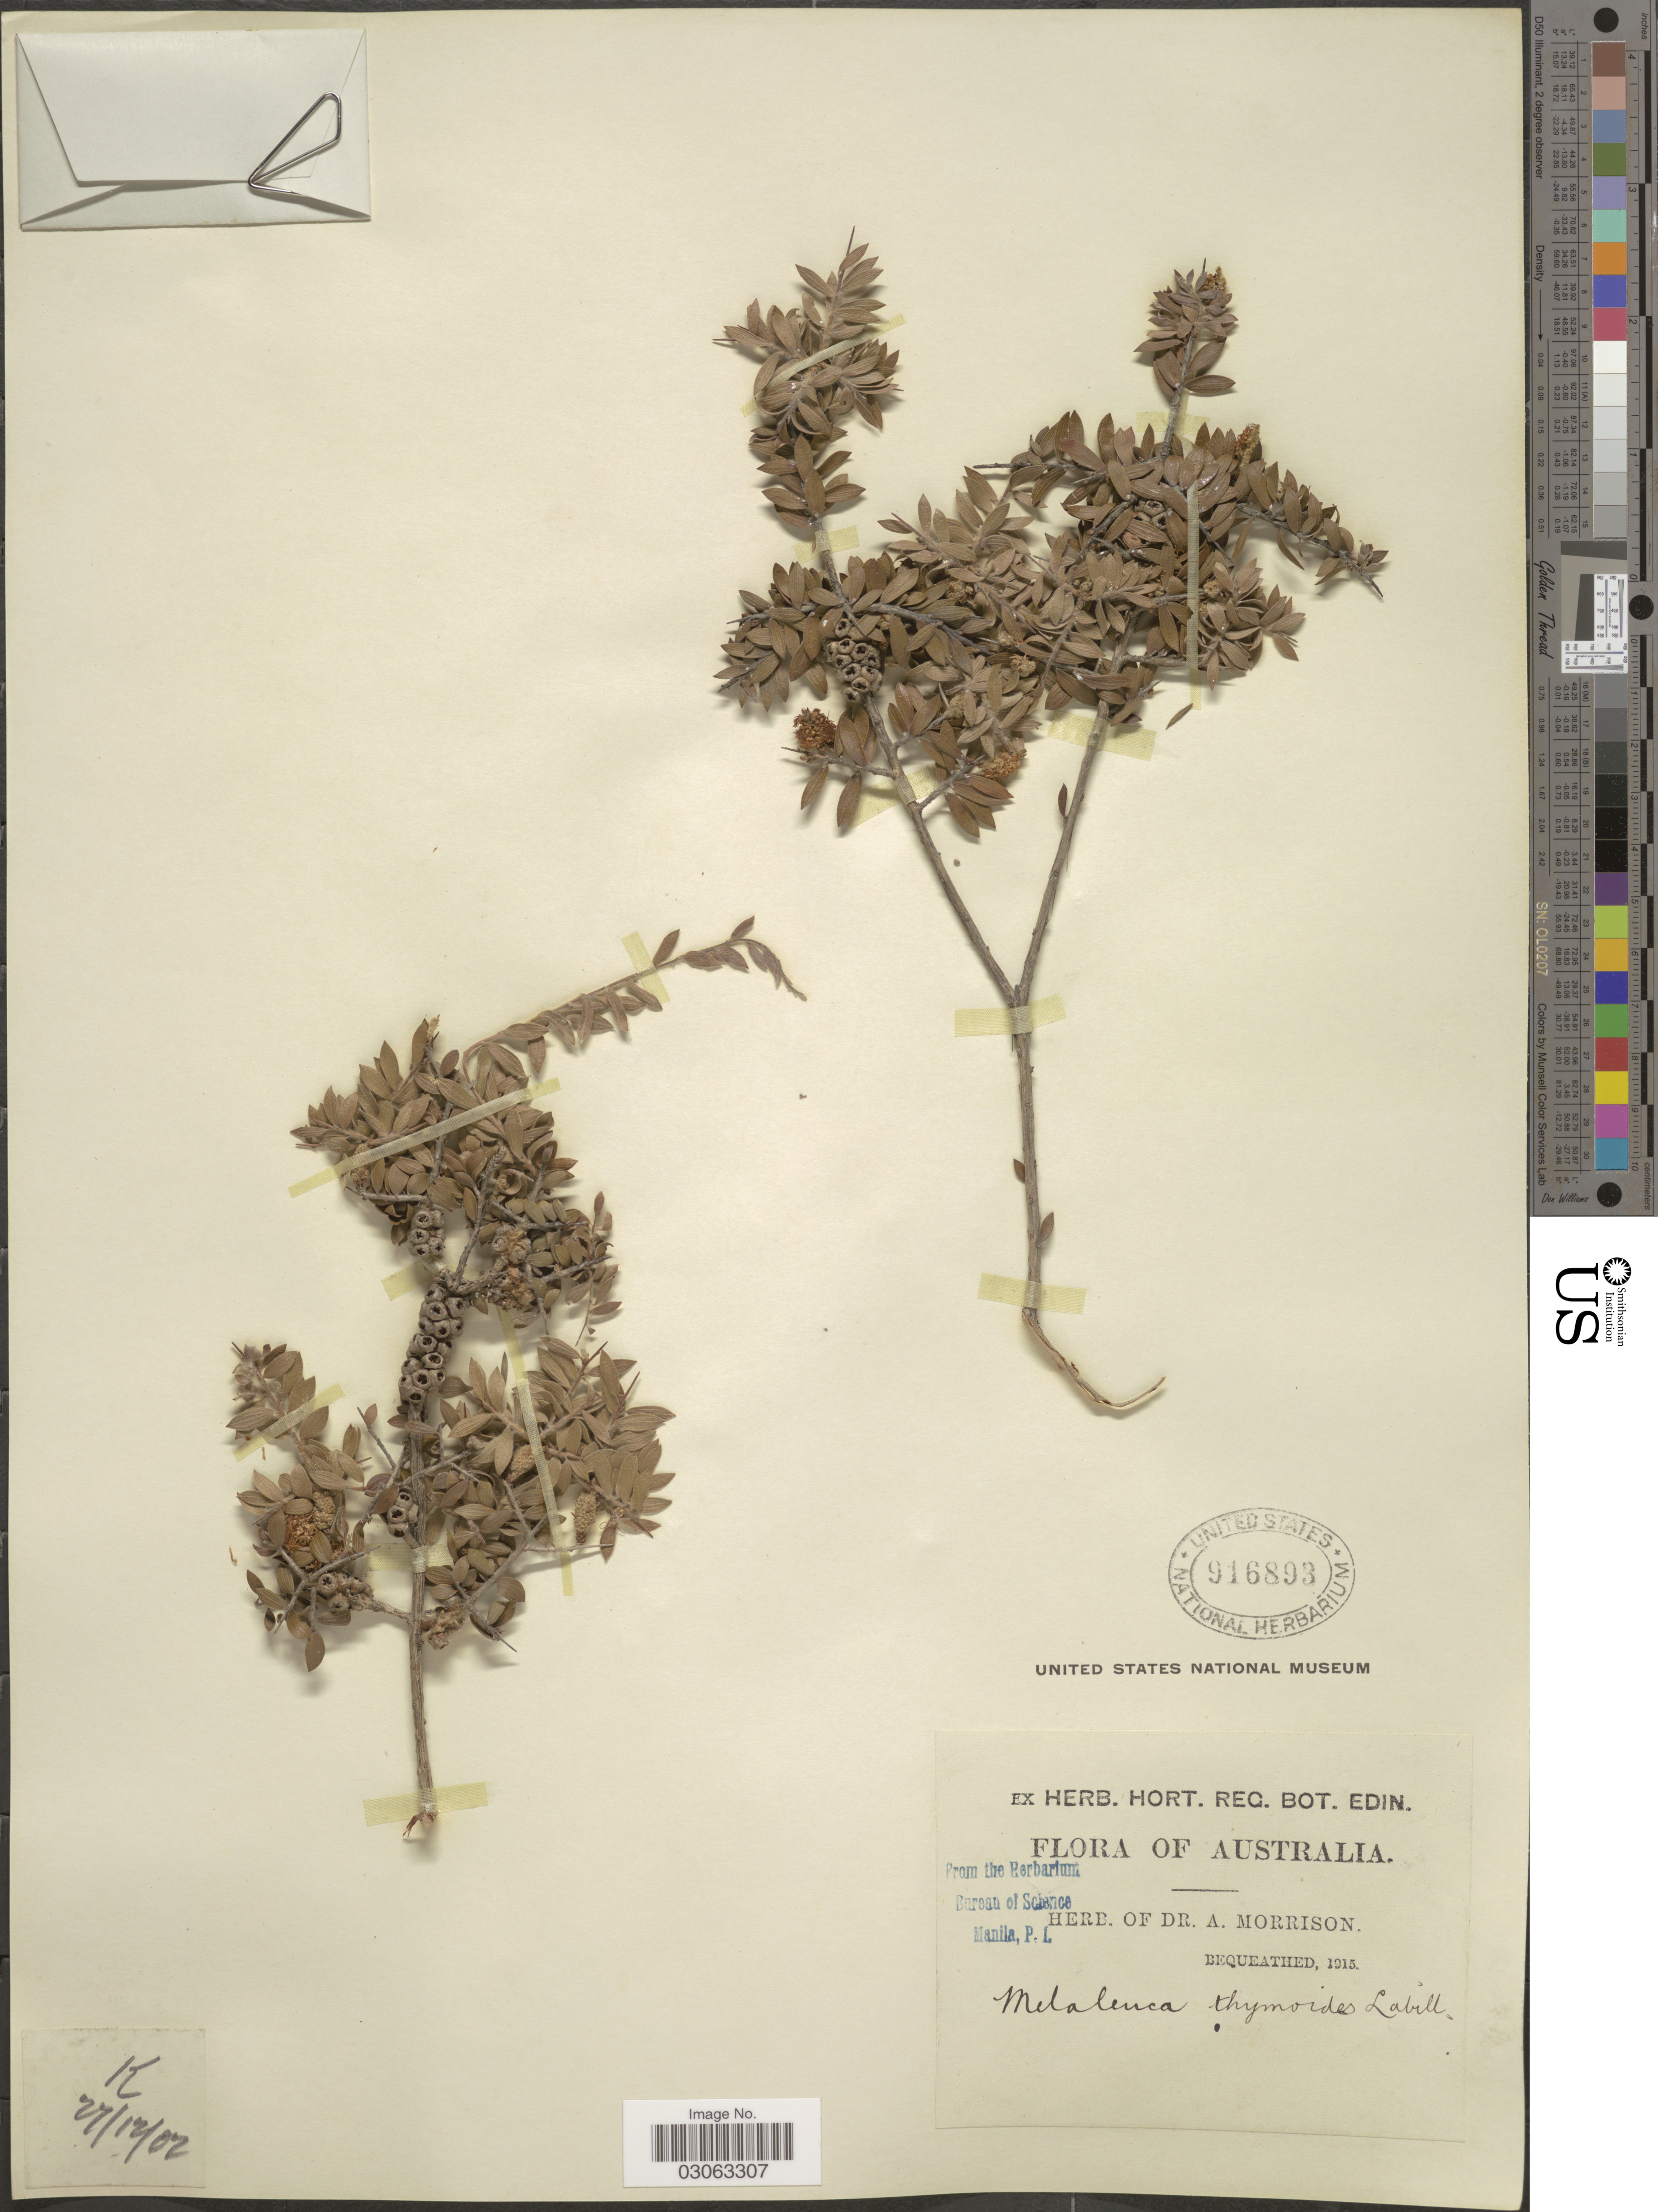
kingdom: Plantae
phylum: Tracheophyta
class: Magnoliopsida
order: Myrtales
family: Myrtaceae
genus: Melaleuca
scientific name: Melaleuca thymoides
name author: Labill.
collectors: ex herb. Dr. A. Morrison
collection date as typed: Transcribed d/m/y: 27/12/2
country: Australia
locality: K.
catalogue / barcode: US 916893